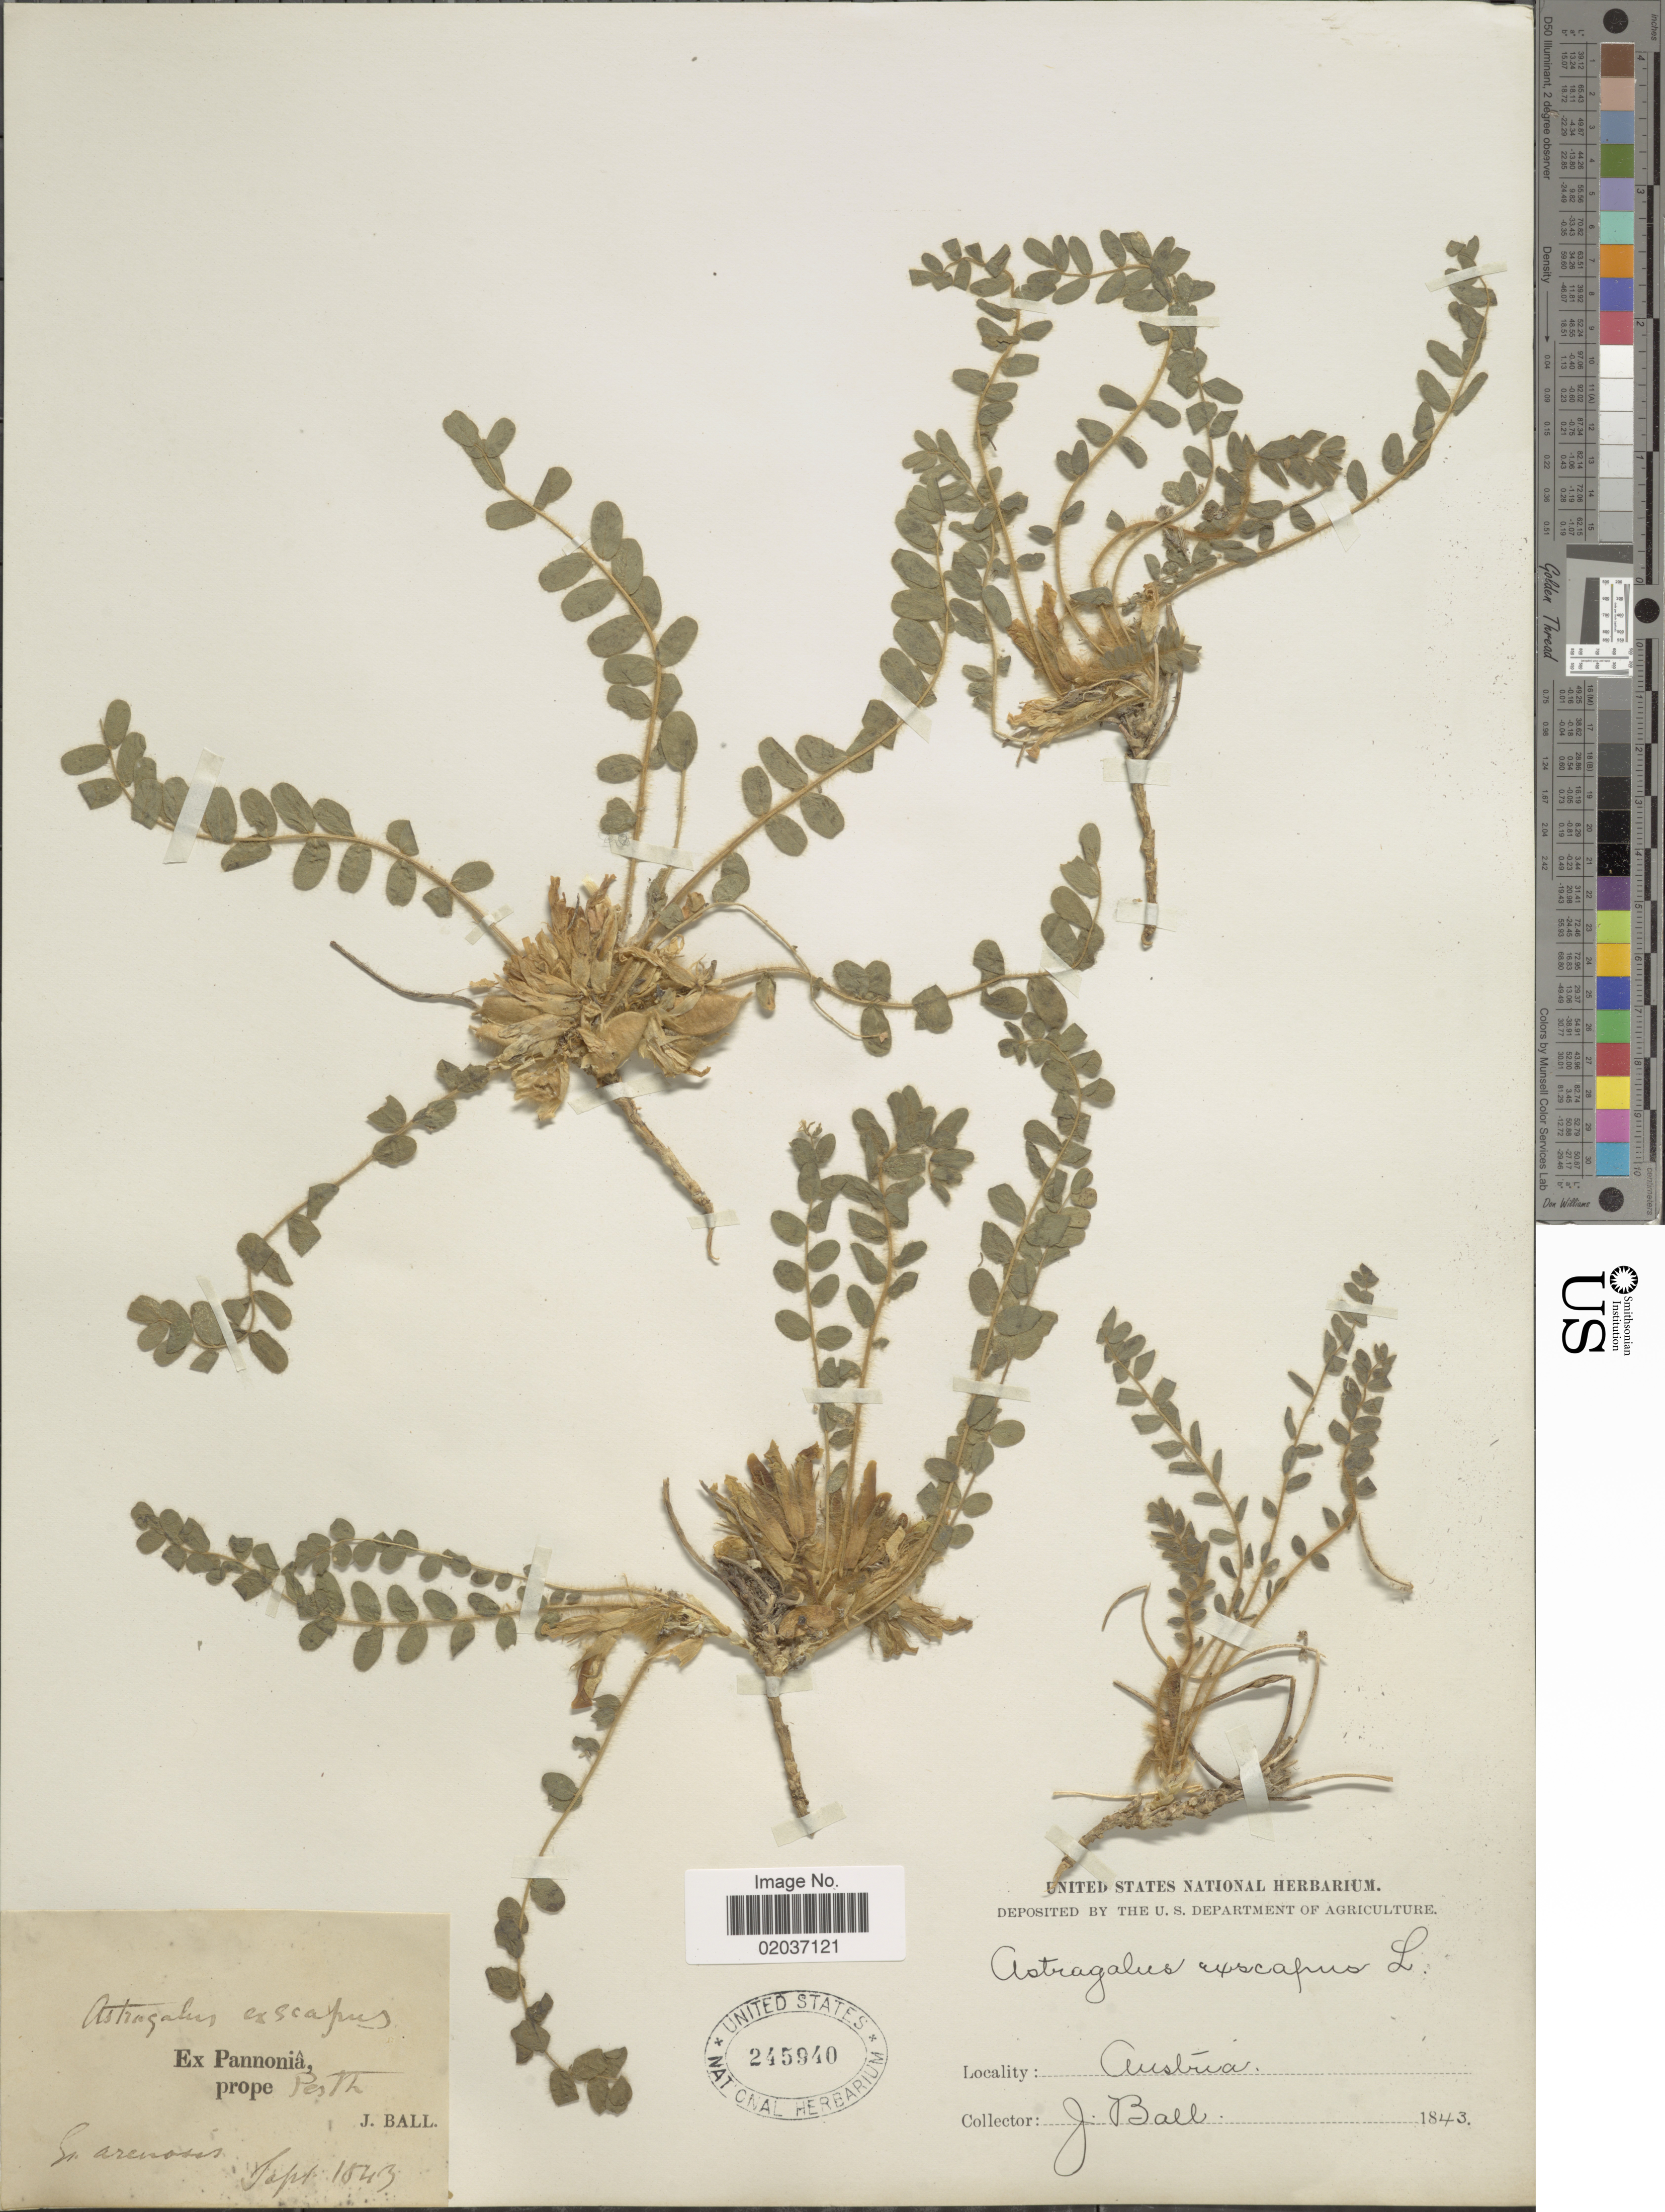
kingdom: Plantae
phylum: Tracheophyta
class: Magnoliopsida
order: Fabales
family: Fabaceae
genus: Astragalus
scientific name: Astragalus exscapus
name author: L.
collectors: J. Ball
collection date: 1843-09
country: Austria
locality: Austria, Pannonia, prope Perth.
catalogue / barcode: US 245940